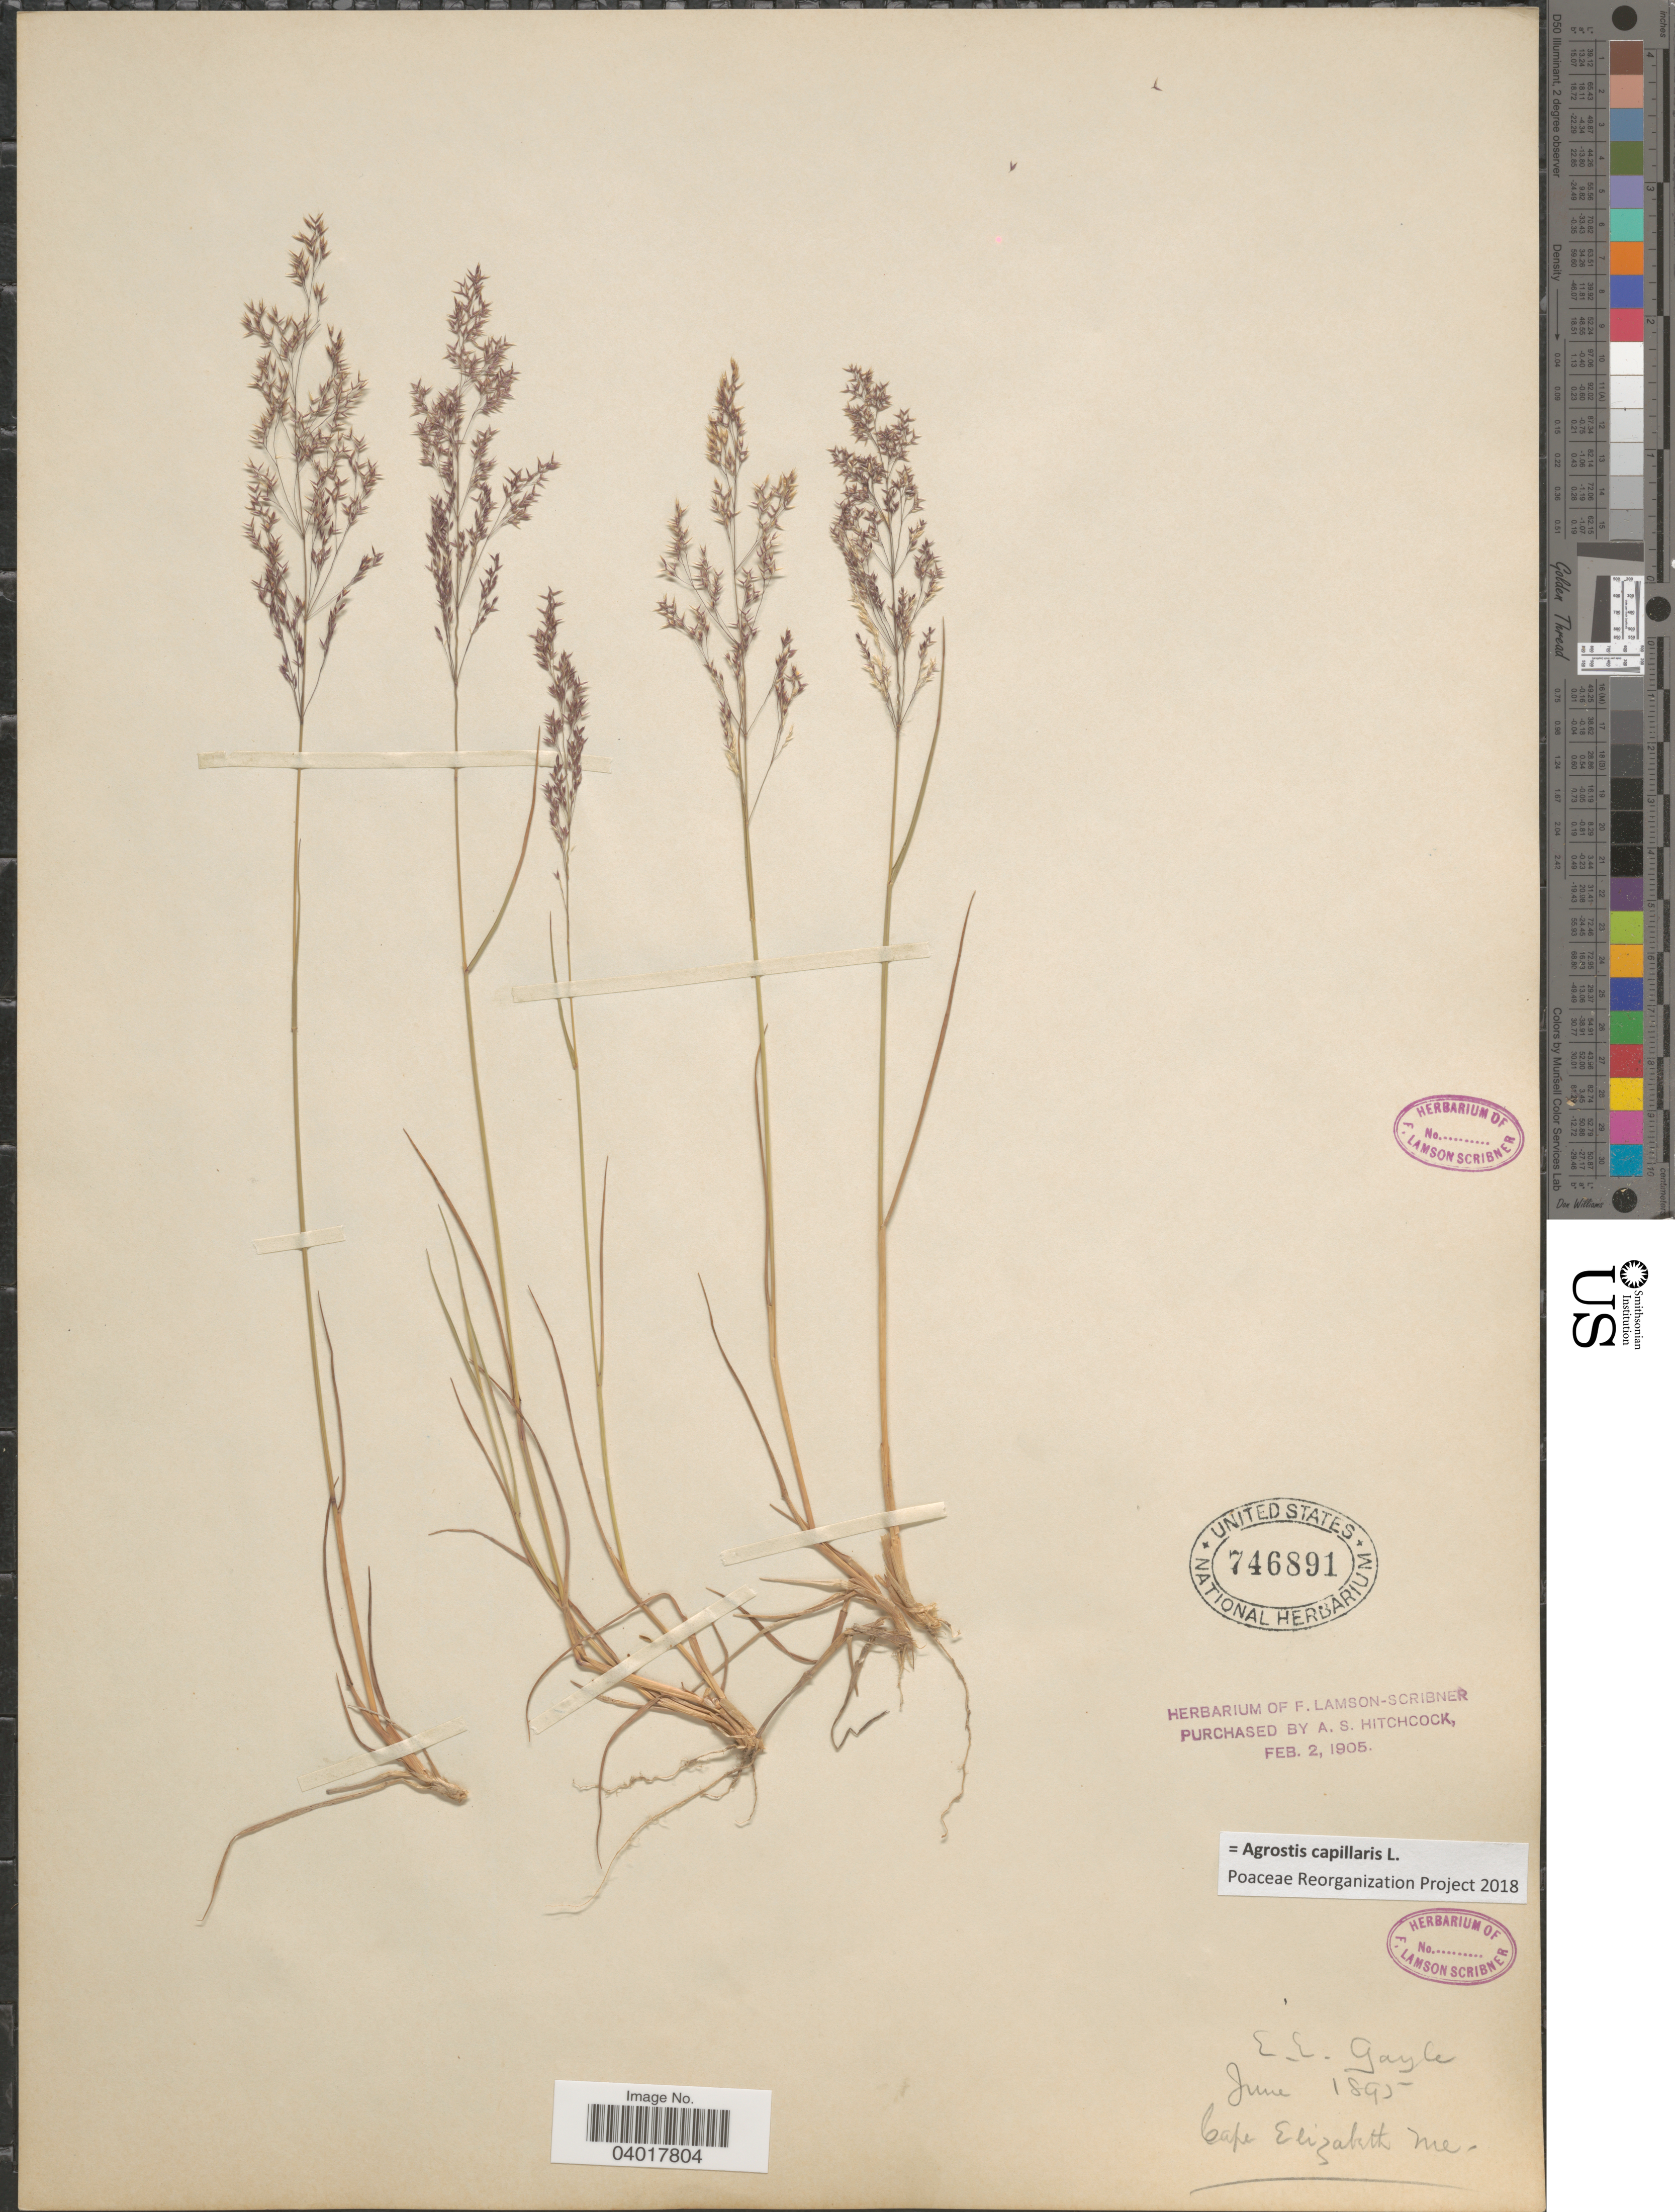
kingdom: Plantae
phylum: Tracheophyta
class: Liliopsida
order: Poales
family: Poaceae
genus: Agrostis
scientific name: Agrostis capillaris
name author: L.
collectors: E. Gayle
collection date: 1895-06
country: United States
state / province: Maine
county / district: Cumberland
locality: Cape Elizabeth.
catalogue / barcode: US 746891